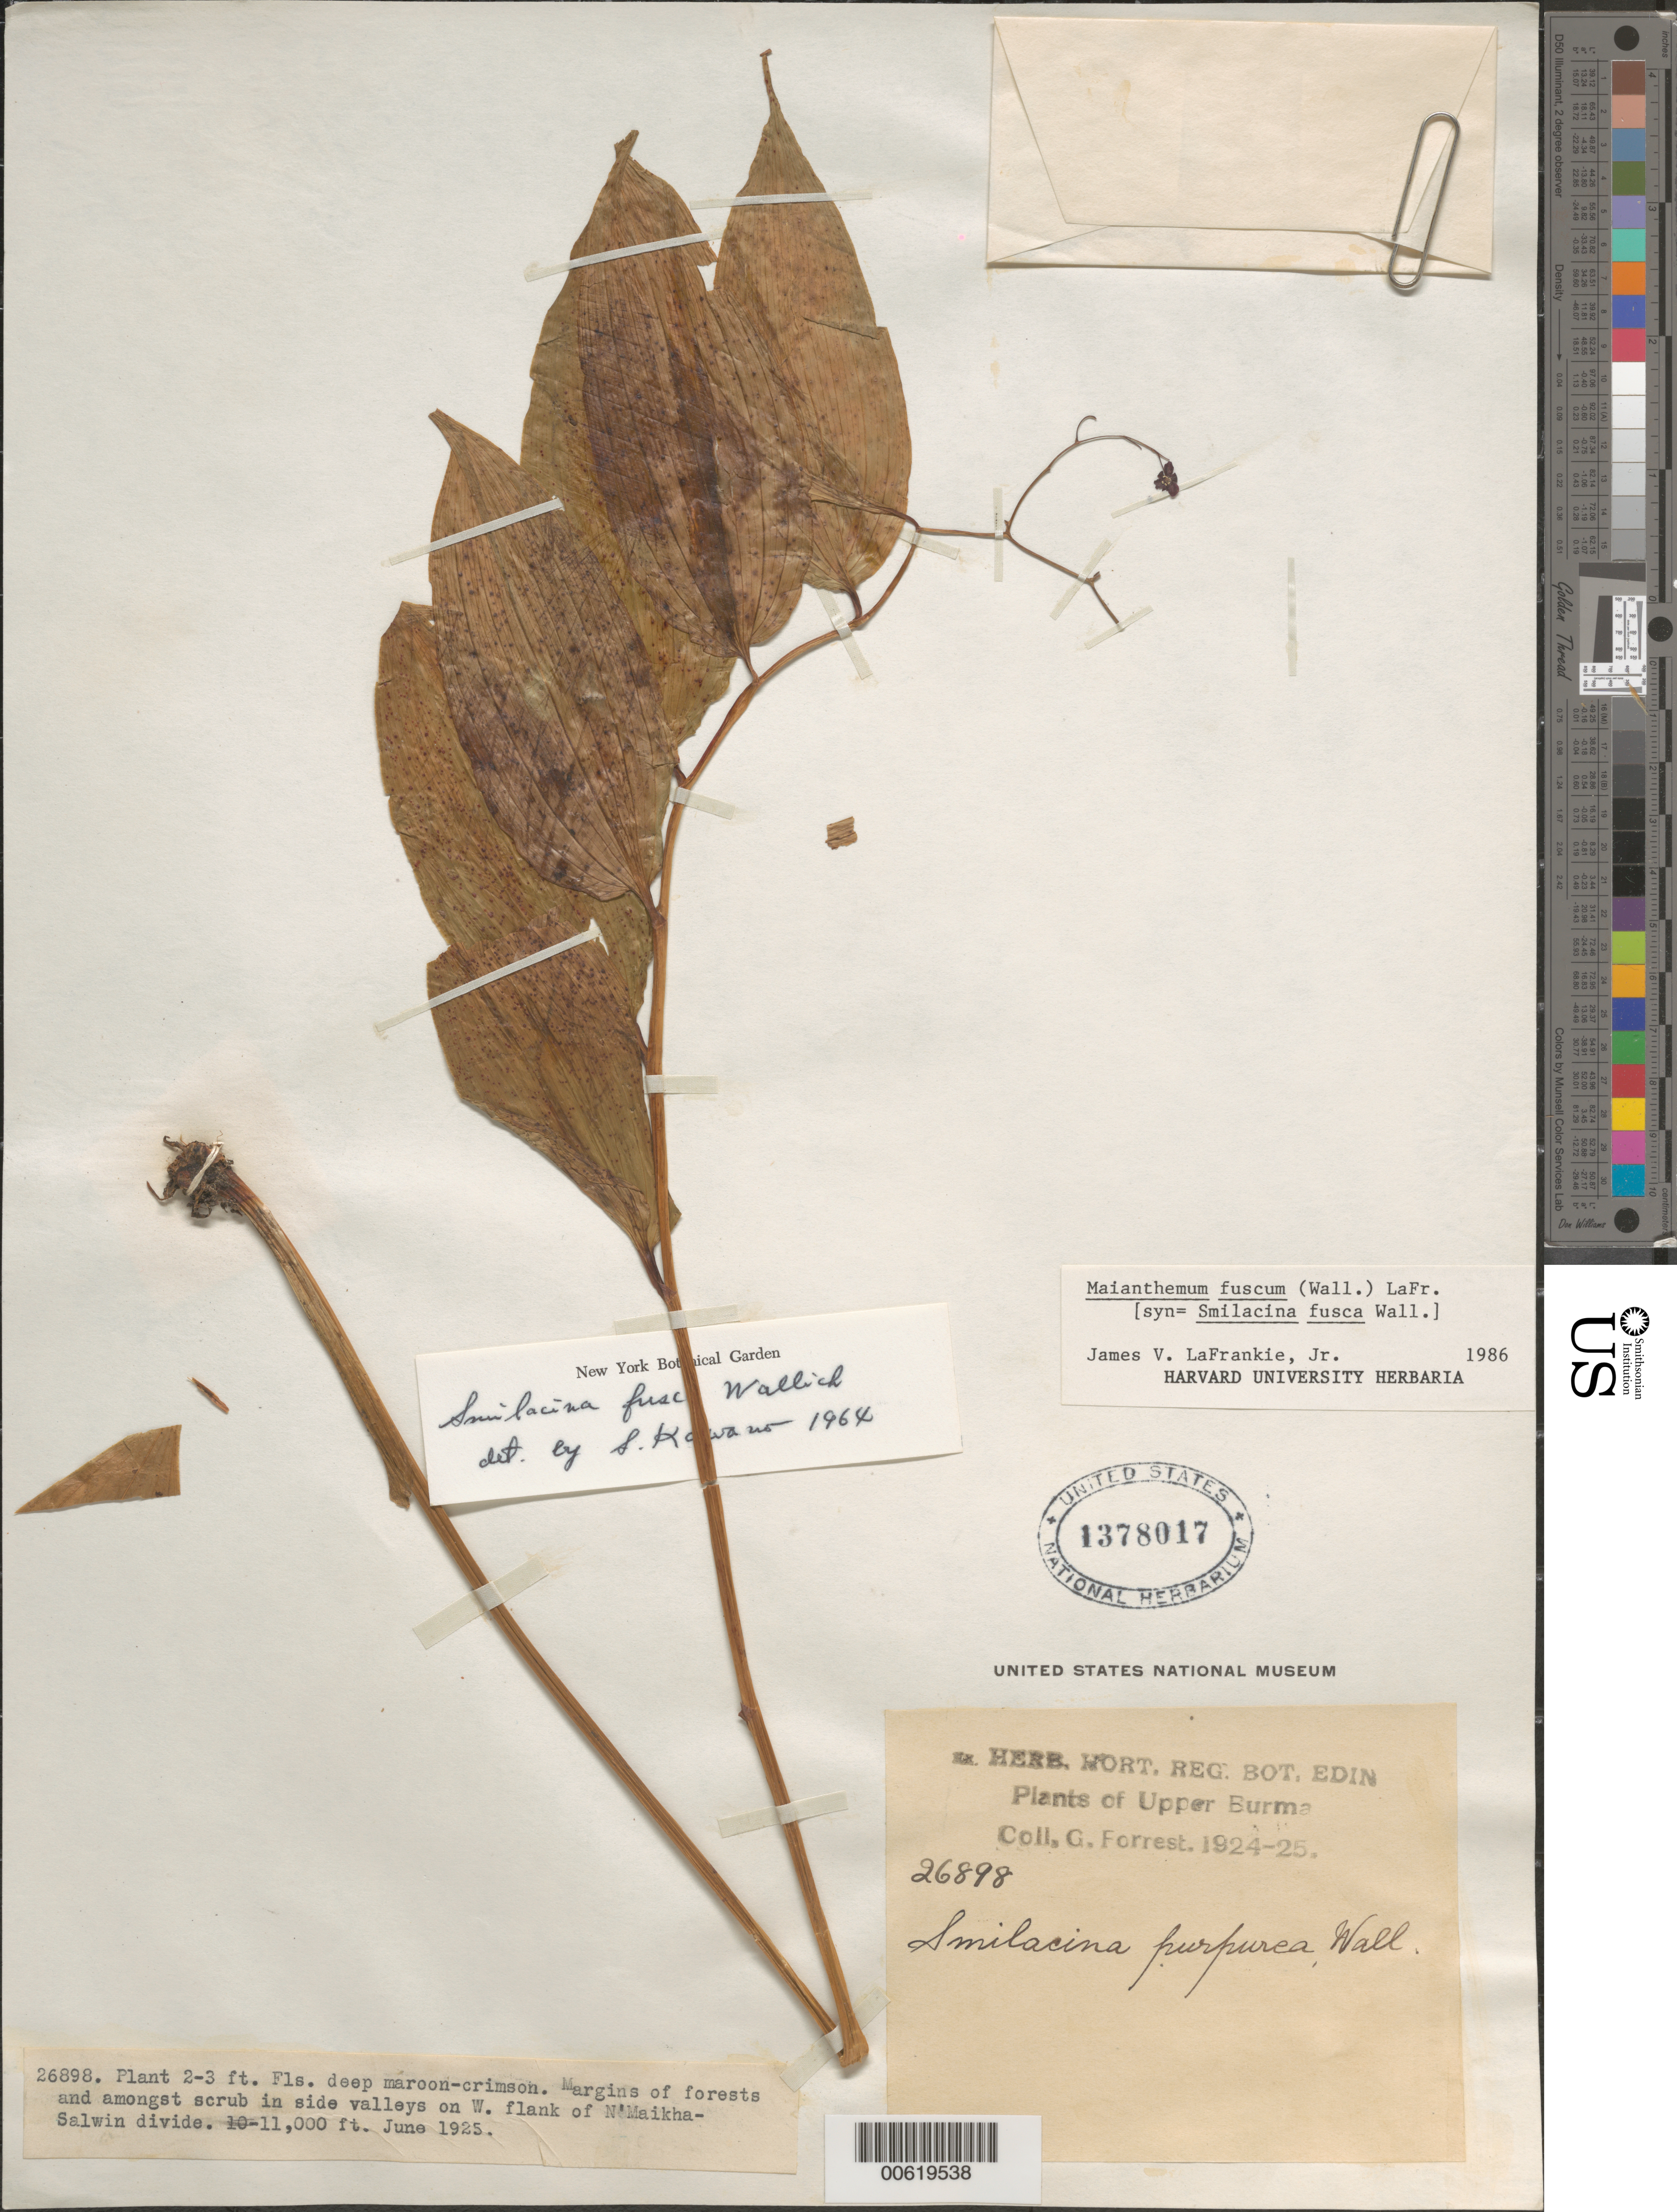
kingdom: Plantae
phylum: Tracheophyta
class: Liliopsida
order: Asparagales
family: Asparagaceae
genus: Maianthemum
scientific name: Maianthemum fuscum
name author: (Wall.) LaFrankie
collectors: G. Forrest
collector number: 26898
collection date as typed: Jun 1925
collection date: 1925-06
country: Myanmar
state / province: Kachin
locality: On W. flank of N' Maikha-Salwin divide.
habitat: Margins of forests and amongst scrub in side valleys.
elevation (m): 3353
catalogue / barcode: US 1378017